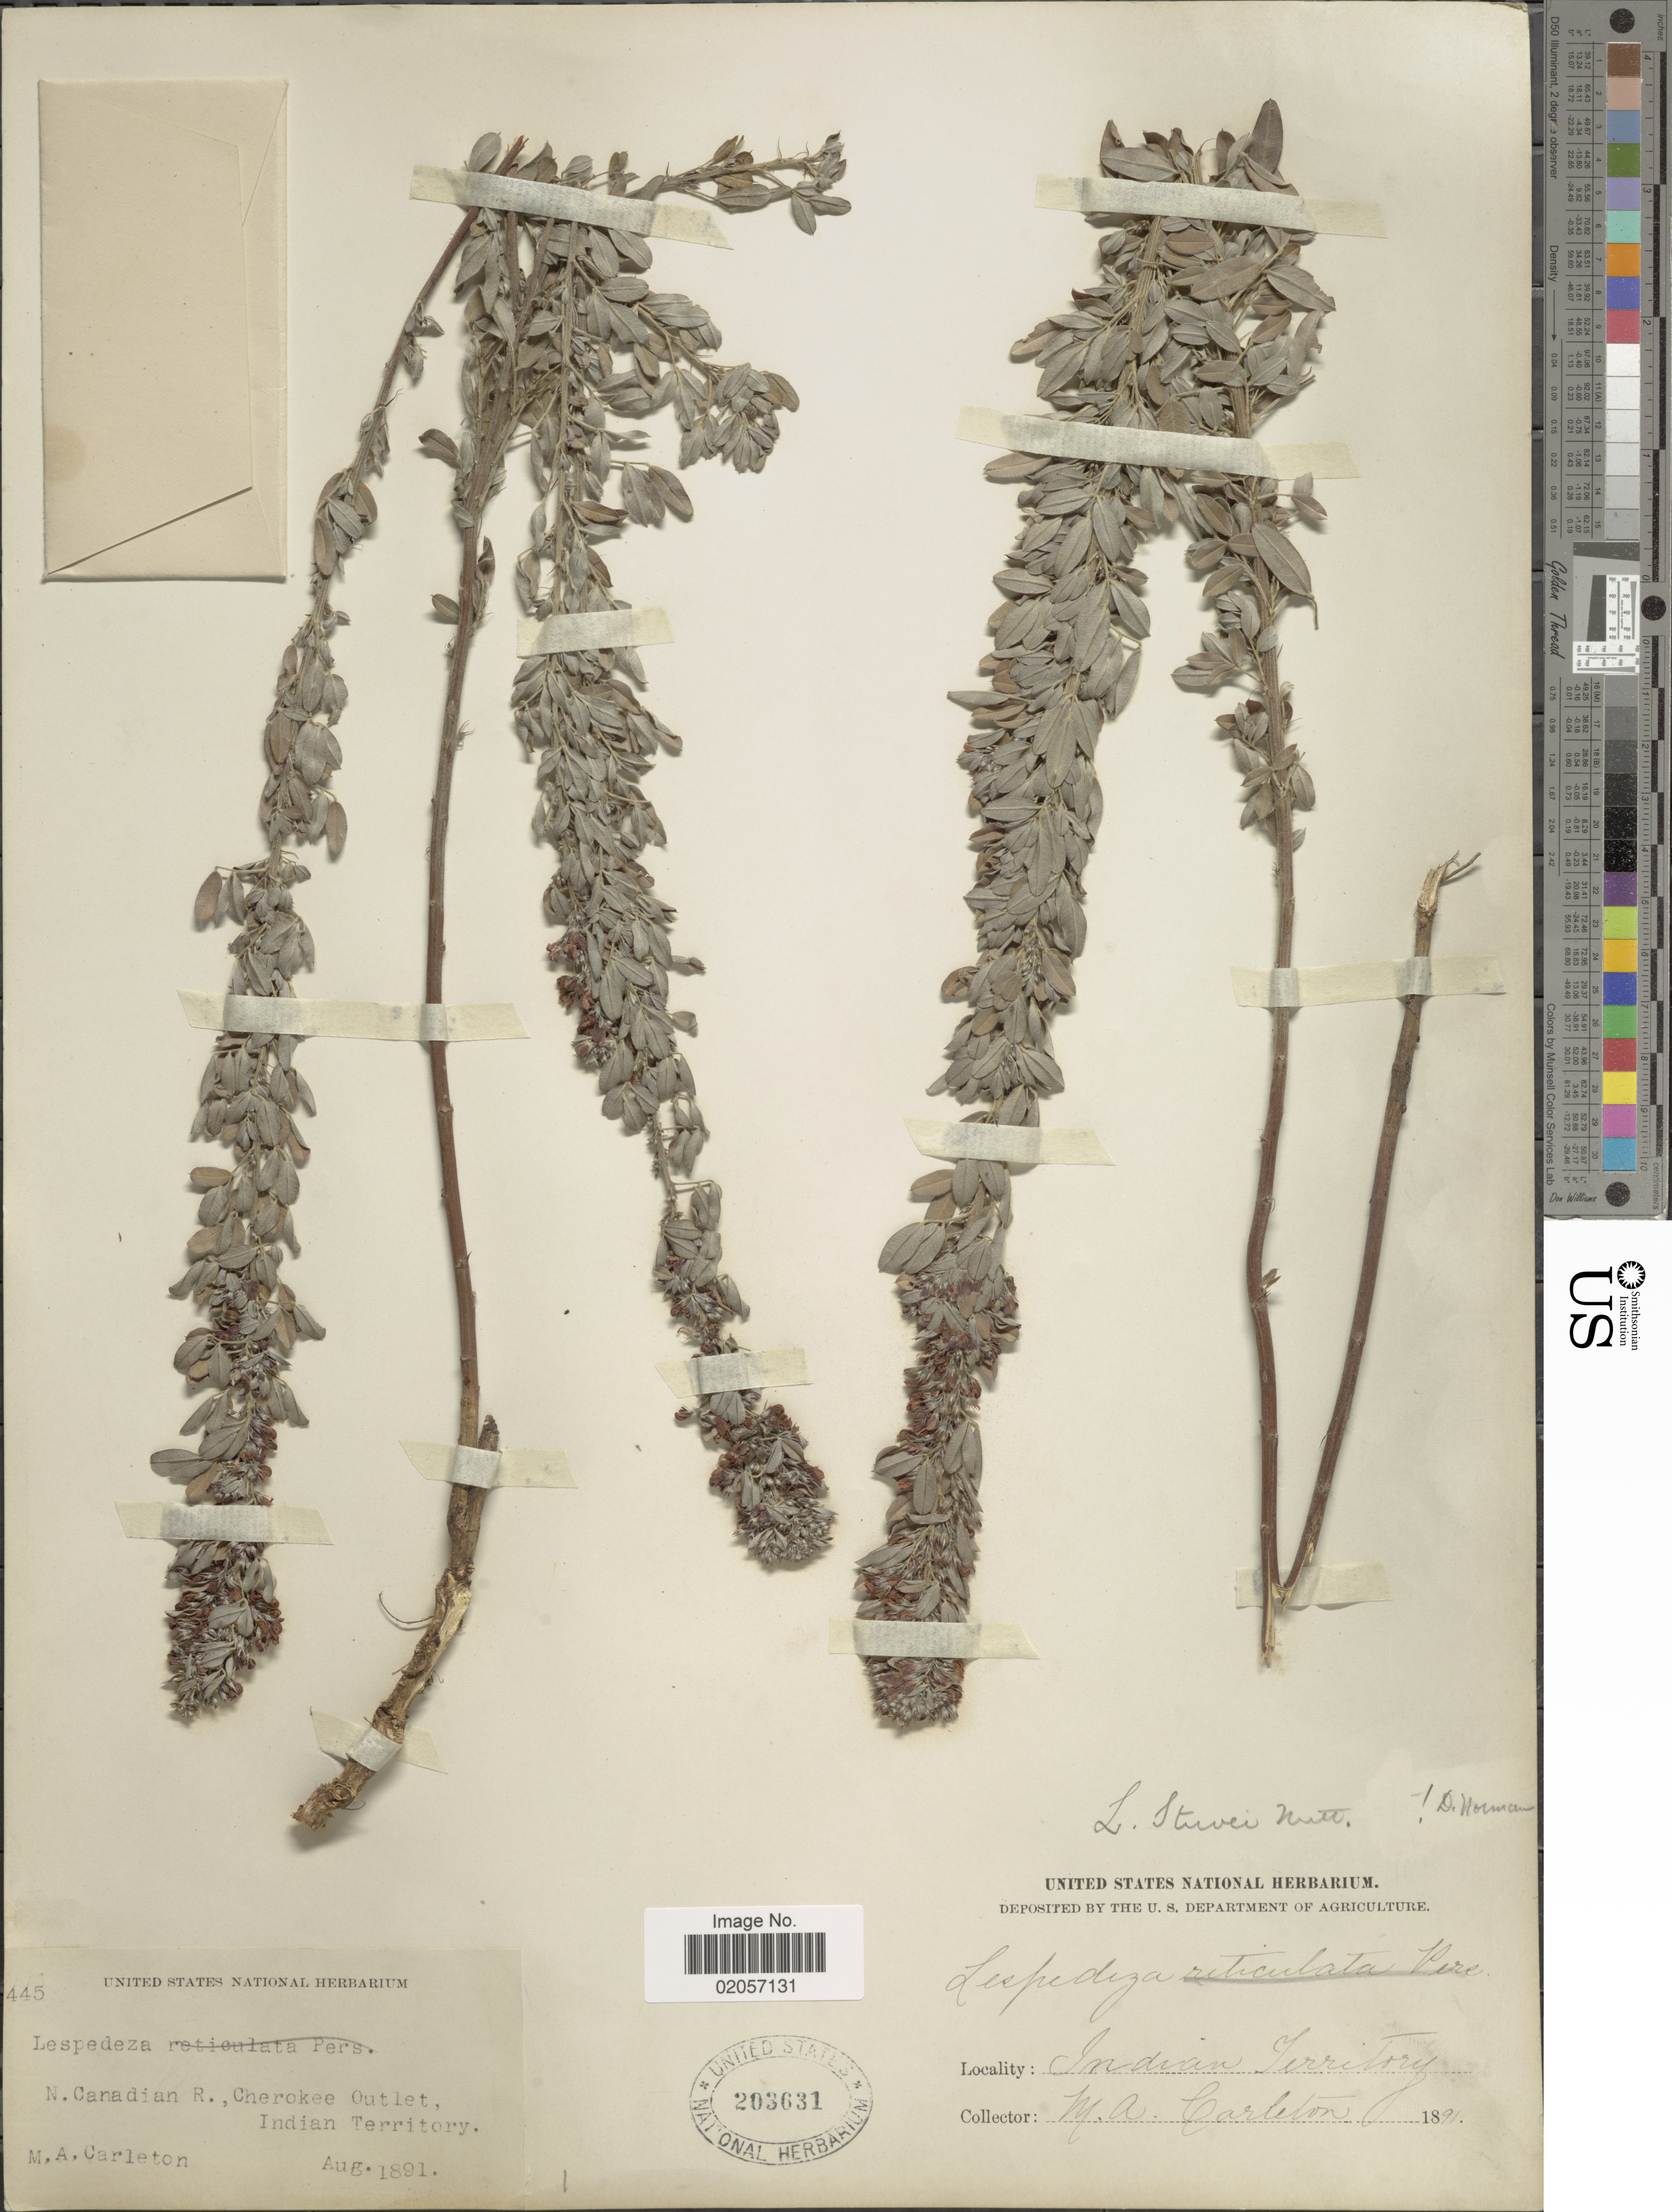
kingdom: Plantae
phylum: Tracheophyta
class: Magnoliopsida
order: Fabales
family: Fabaceae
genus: Lespedeza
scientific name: Lespedeza stuevei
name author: Nutt.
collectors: M. A. Carleton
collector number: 445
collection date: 1891-08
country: United States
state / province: Oklahoma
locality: N. Canadian River, Cherokee Outlet, Indian Territory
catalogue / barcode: US 203631